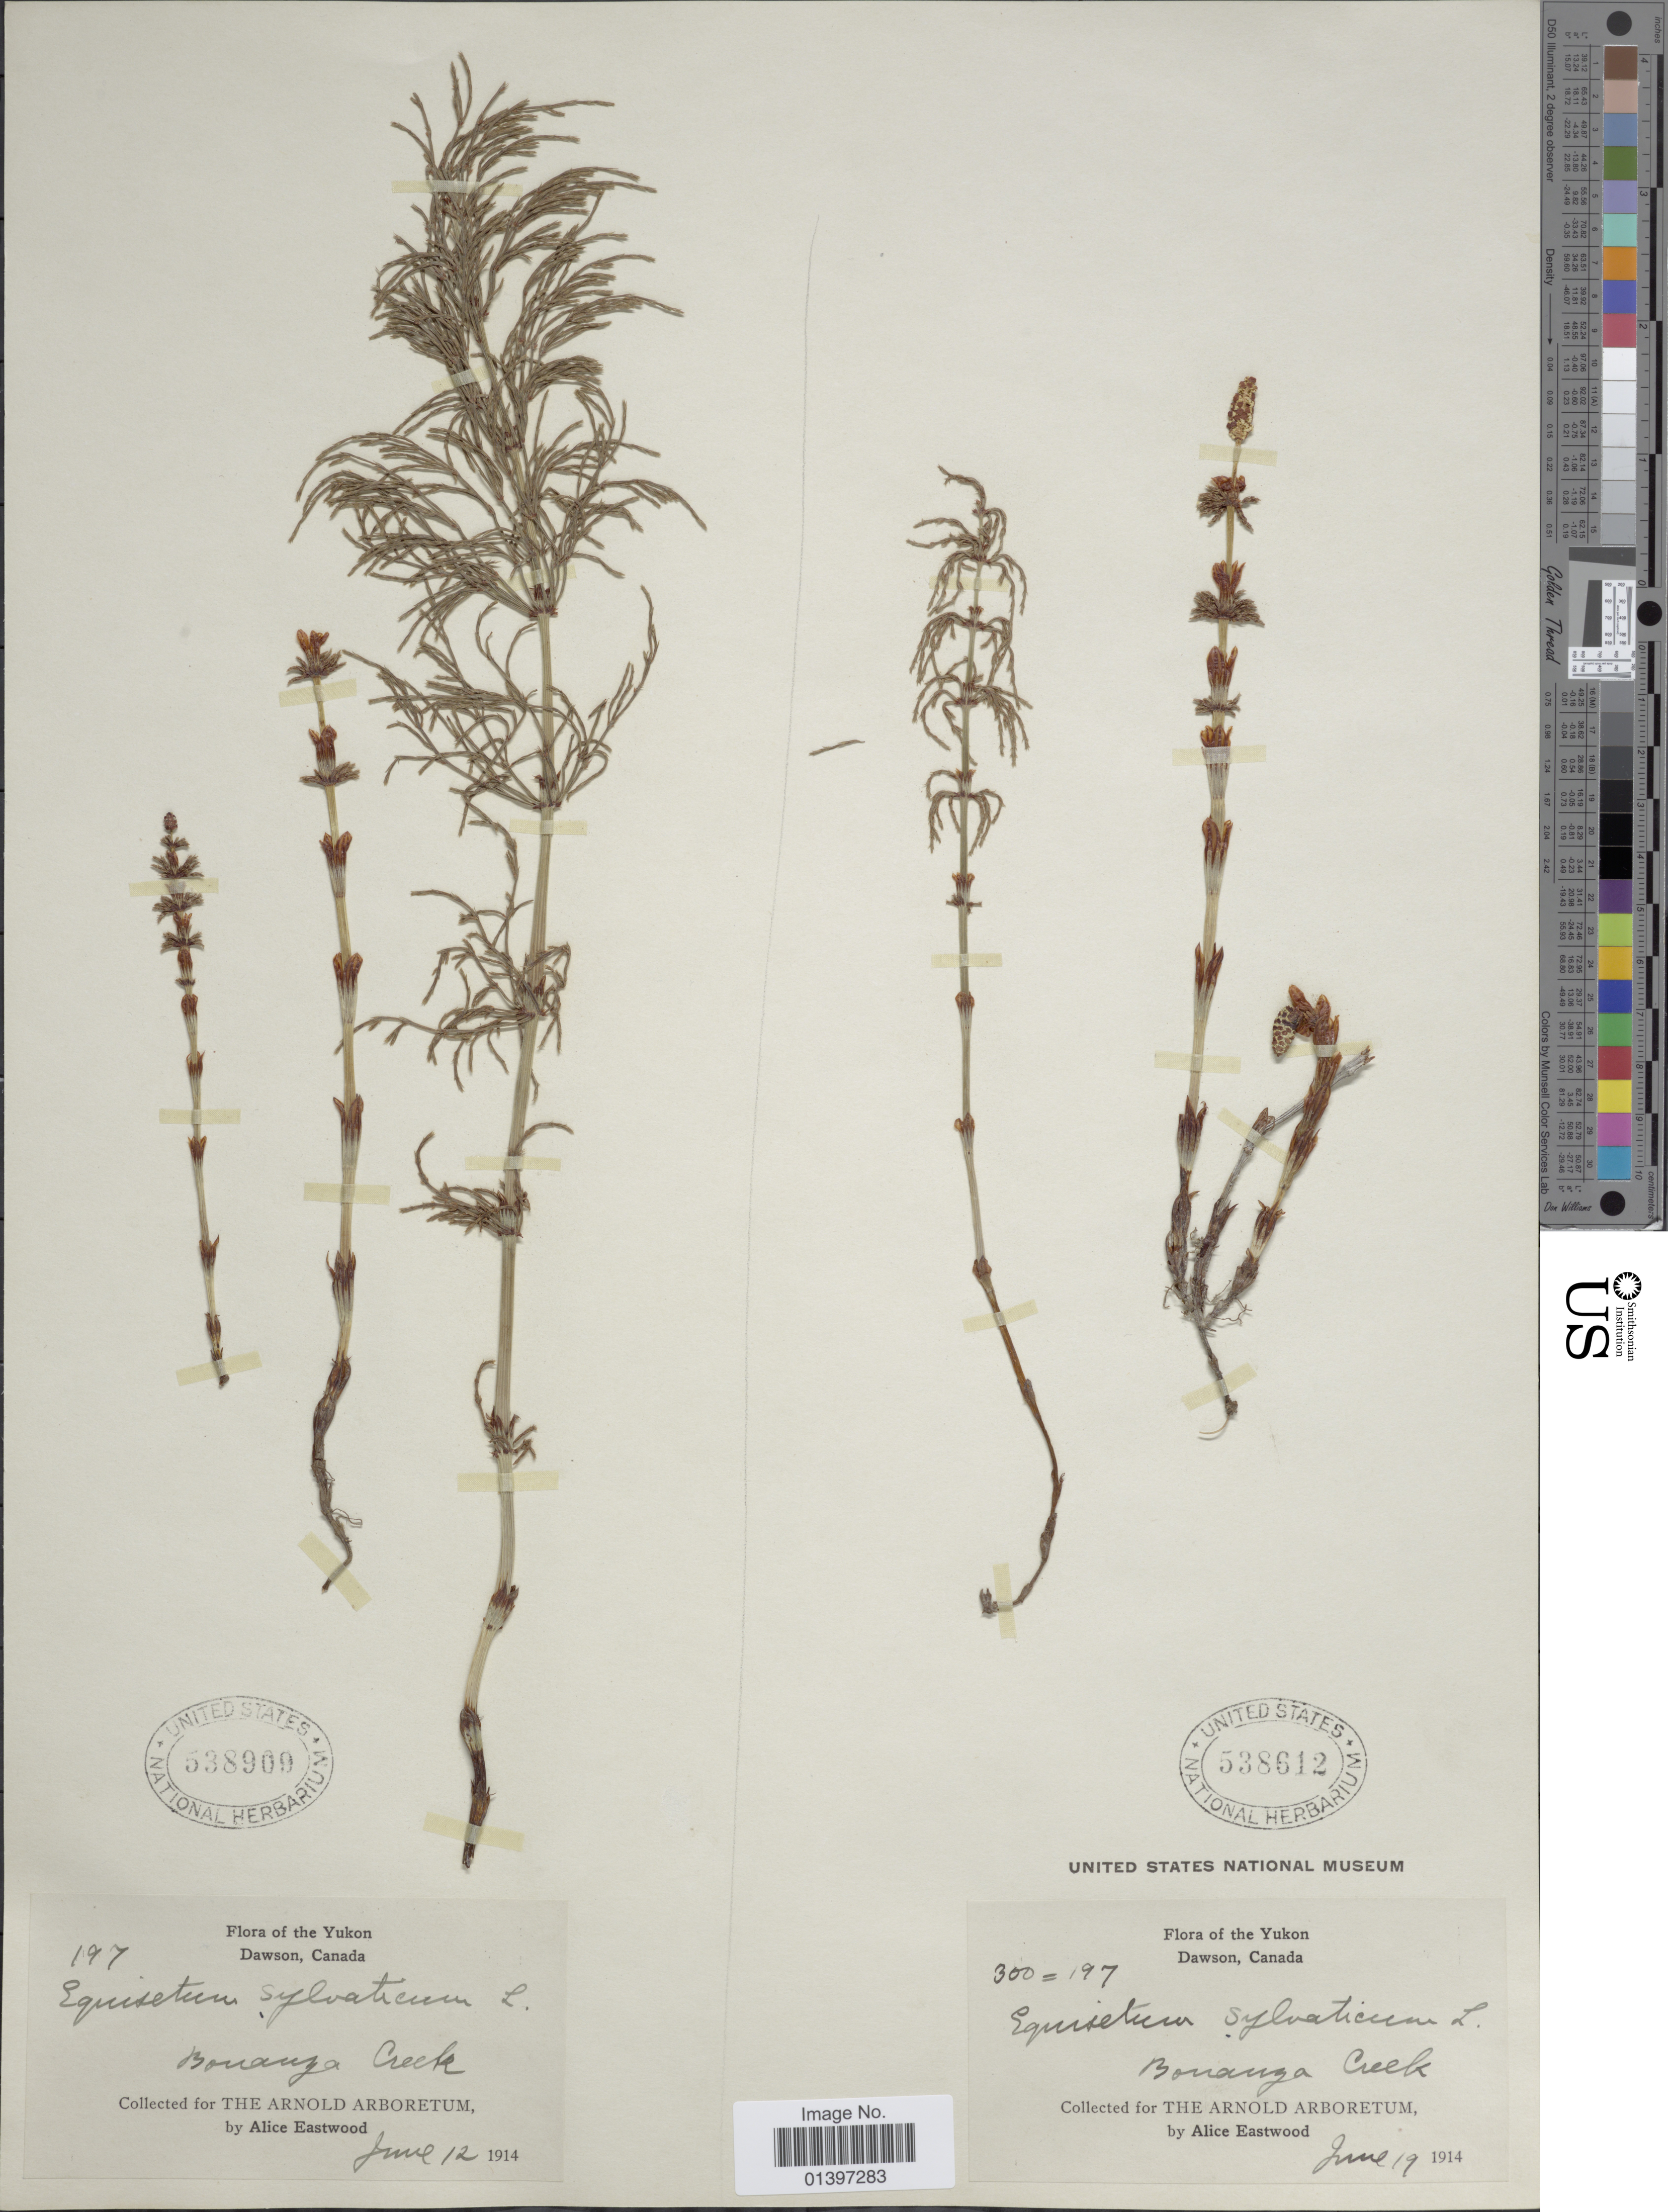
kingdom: Plantae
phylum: Tracheophyta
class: Polypodiopsida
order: Equisetales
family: Equisetaceae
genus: Equisetum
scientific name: Equisetum sylvaticum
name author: L.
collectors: A. Eastwood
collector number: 197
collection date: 1914-06-12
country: Canada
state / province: Yukon Territory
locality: Dawson, Bonanga Creek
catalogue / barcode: US 538909-2